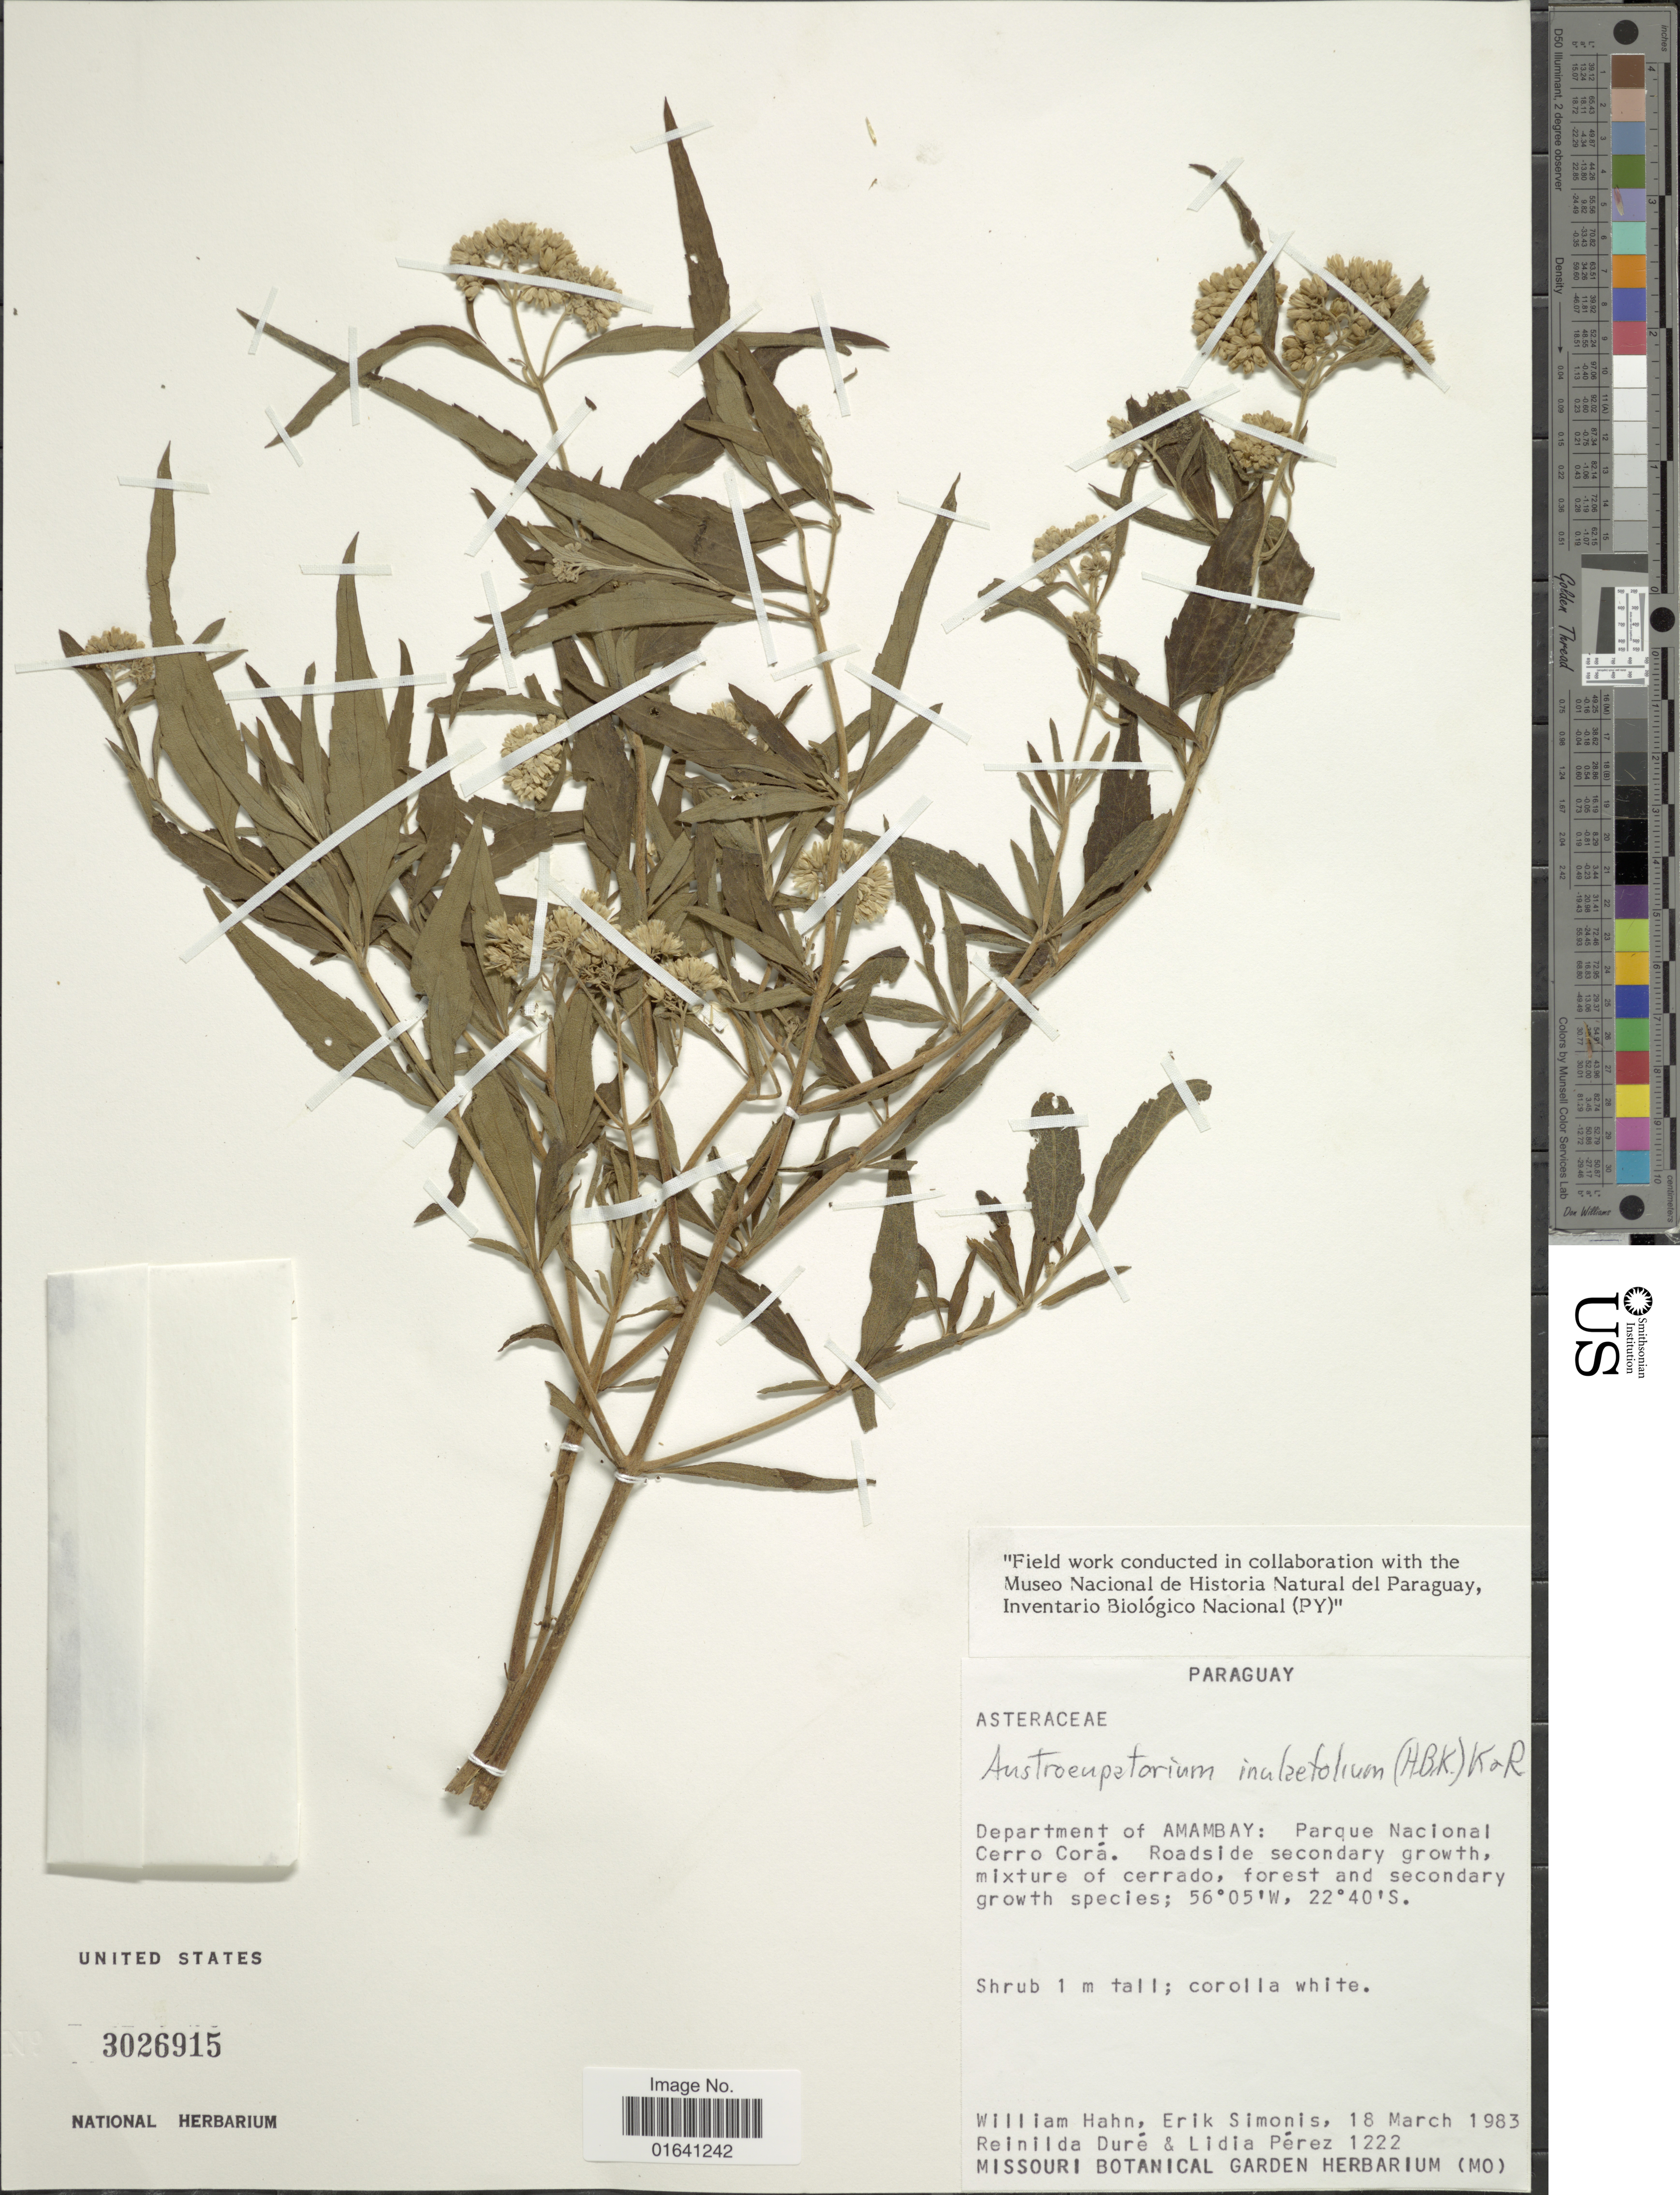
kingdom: Plantae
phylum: Tracheophyta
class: Magnoliopsida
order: Asterales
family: Asteraceae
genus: Austroeupatorium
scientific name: Austroeupatorium inulaefolium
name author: (Kunth) R.M. King & H. Rob.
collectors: W. J. Hahn, E. Simonis, R. Duré & L. Pérez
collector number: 1222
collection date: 1983-03-18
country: Paraguay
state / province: Amambay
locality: Department of Amambay: Parque Nacional Cerro Corá. Roadside secondary growth, mixture of cerrado, forest and secondary growth species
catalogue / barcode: US 3026915